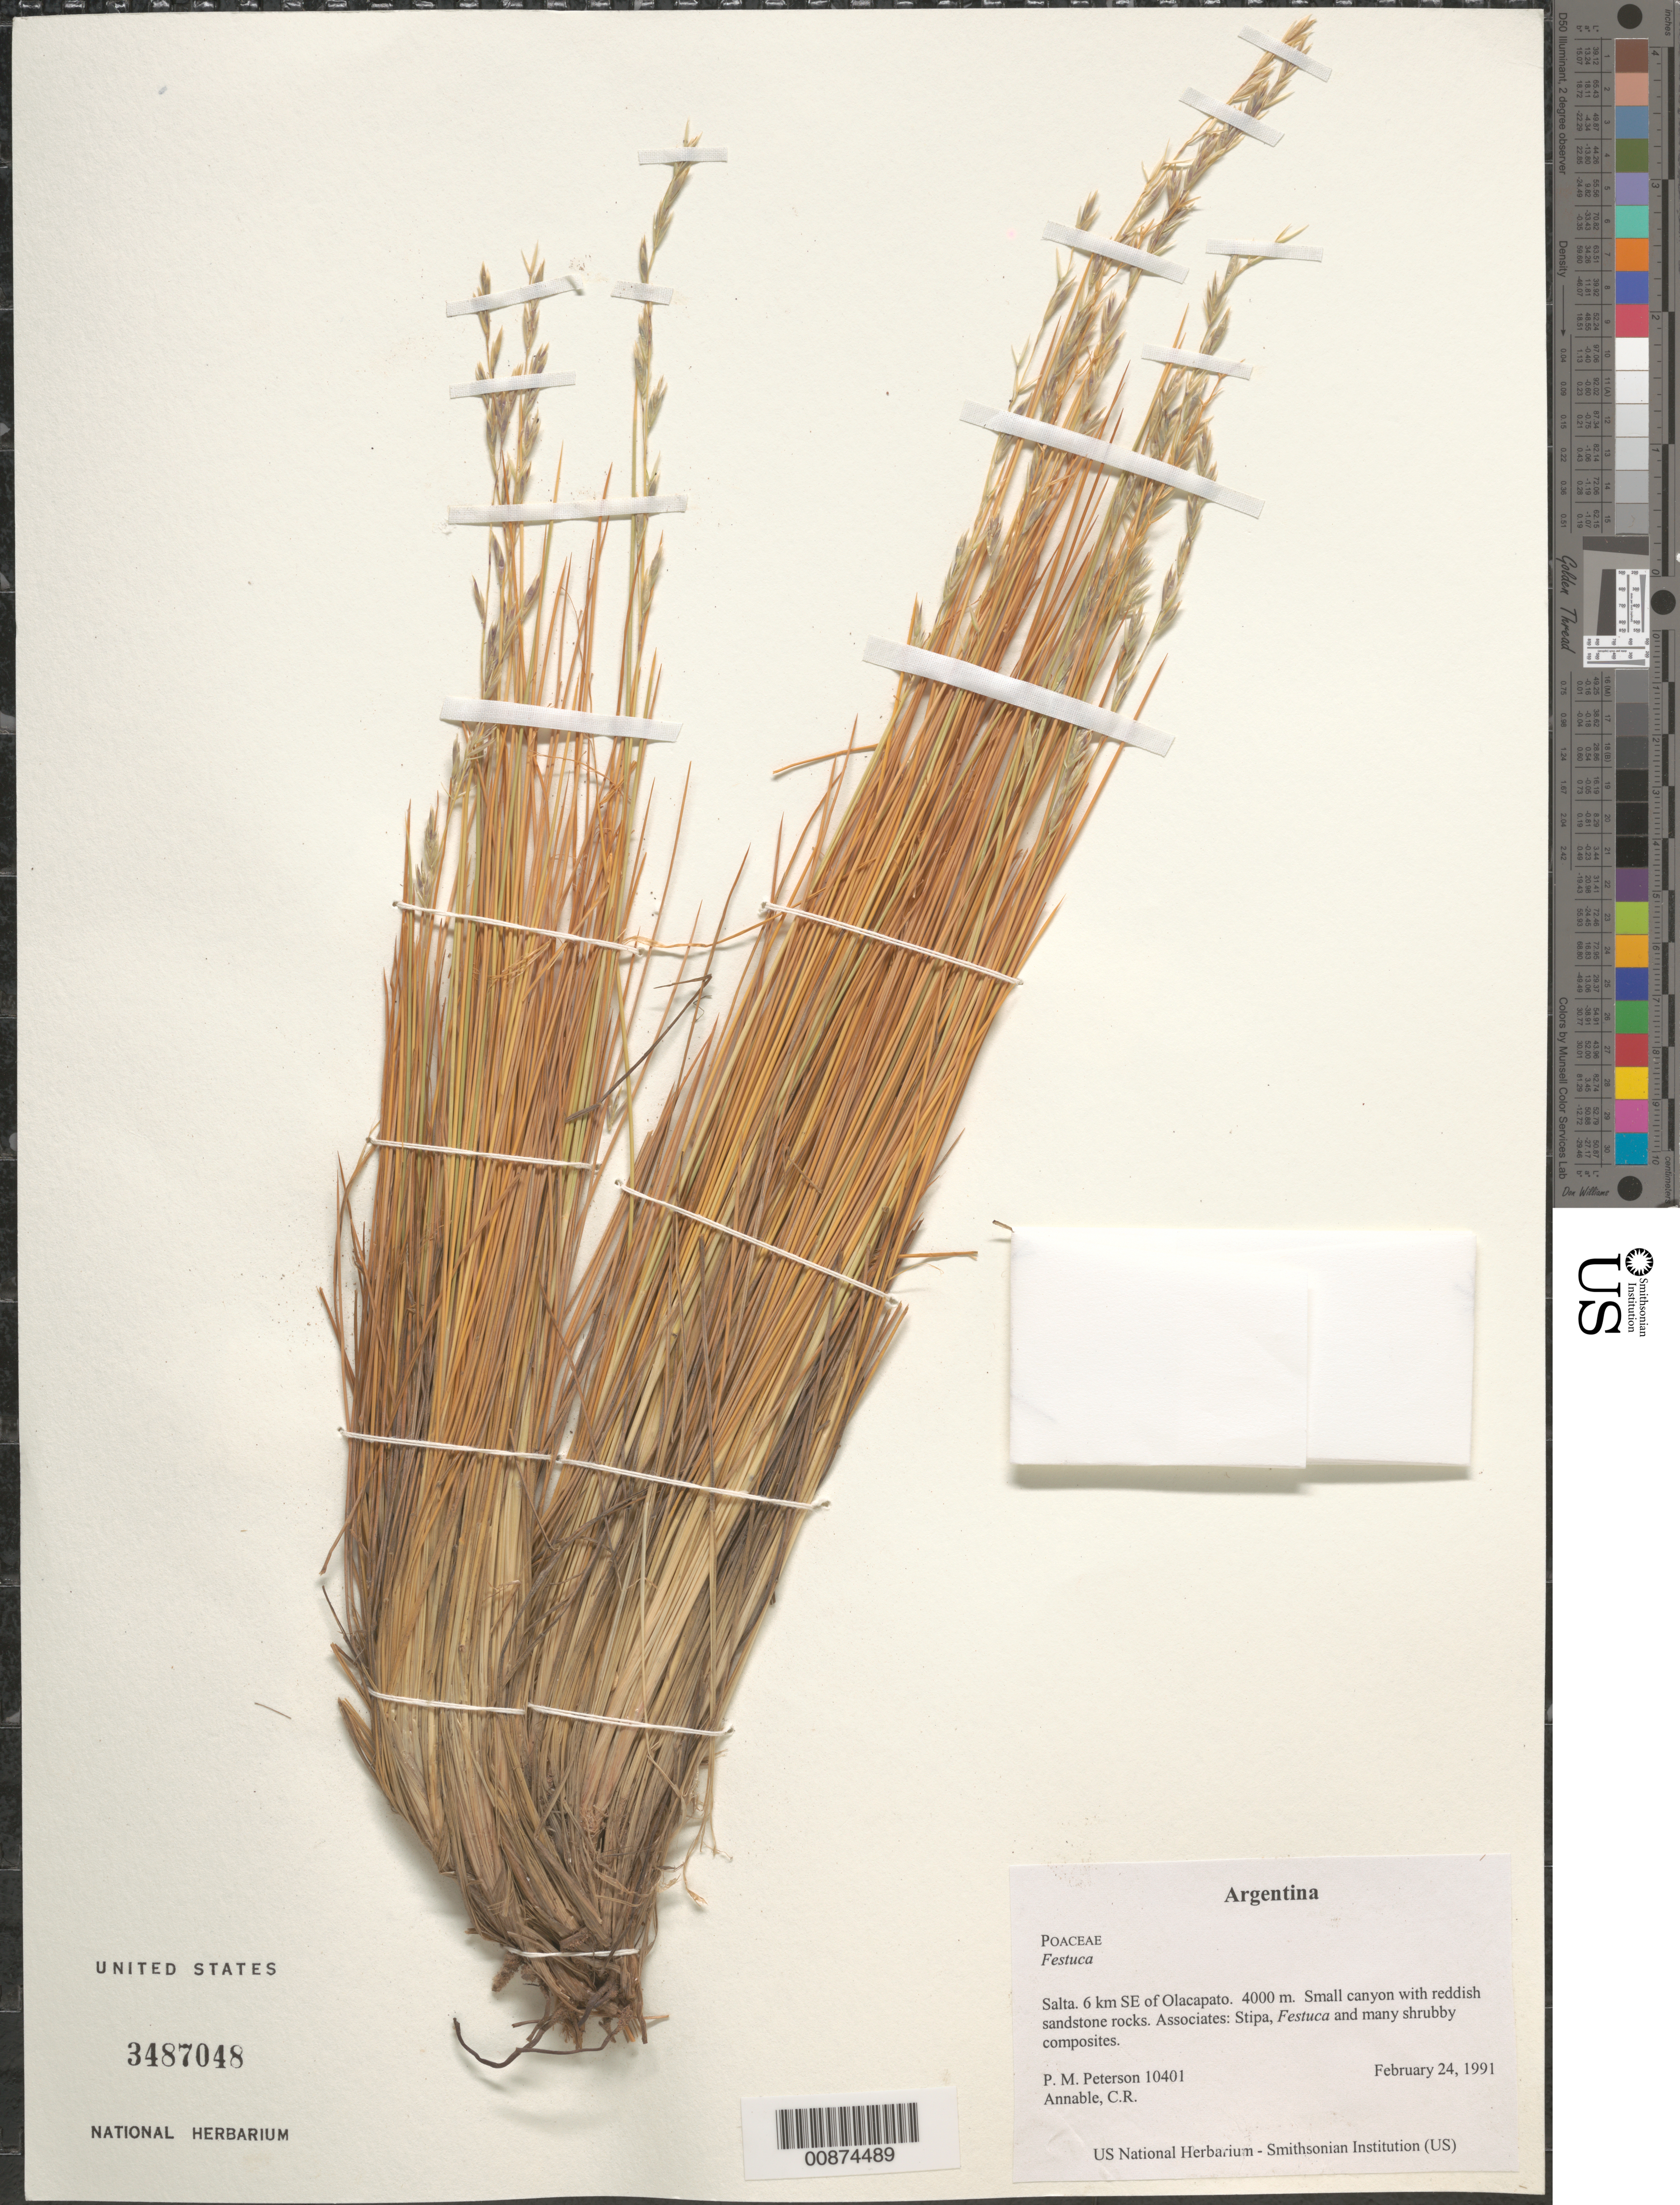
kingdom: Plantae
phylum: Tracheophyta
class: Liliopsida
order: Poales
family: Poaceae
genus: Festuca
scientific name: Festuca sp.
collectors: P. M. Peterson & C. R. Annable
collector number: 10401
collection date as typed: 24 Feb 1991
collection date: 1991-02-24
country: Argentina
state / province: Salta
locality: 6 km SE of Olacapato.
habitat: Small canyon with reddish sandstone rocks. Associates: Stipa, Festuca and many shruby composites.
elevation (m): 4000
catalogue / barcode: US 3487048